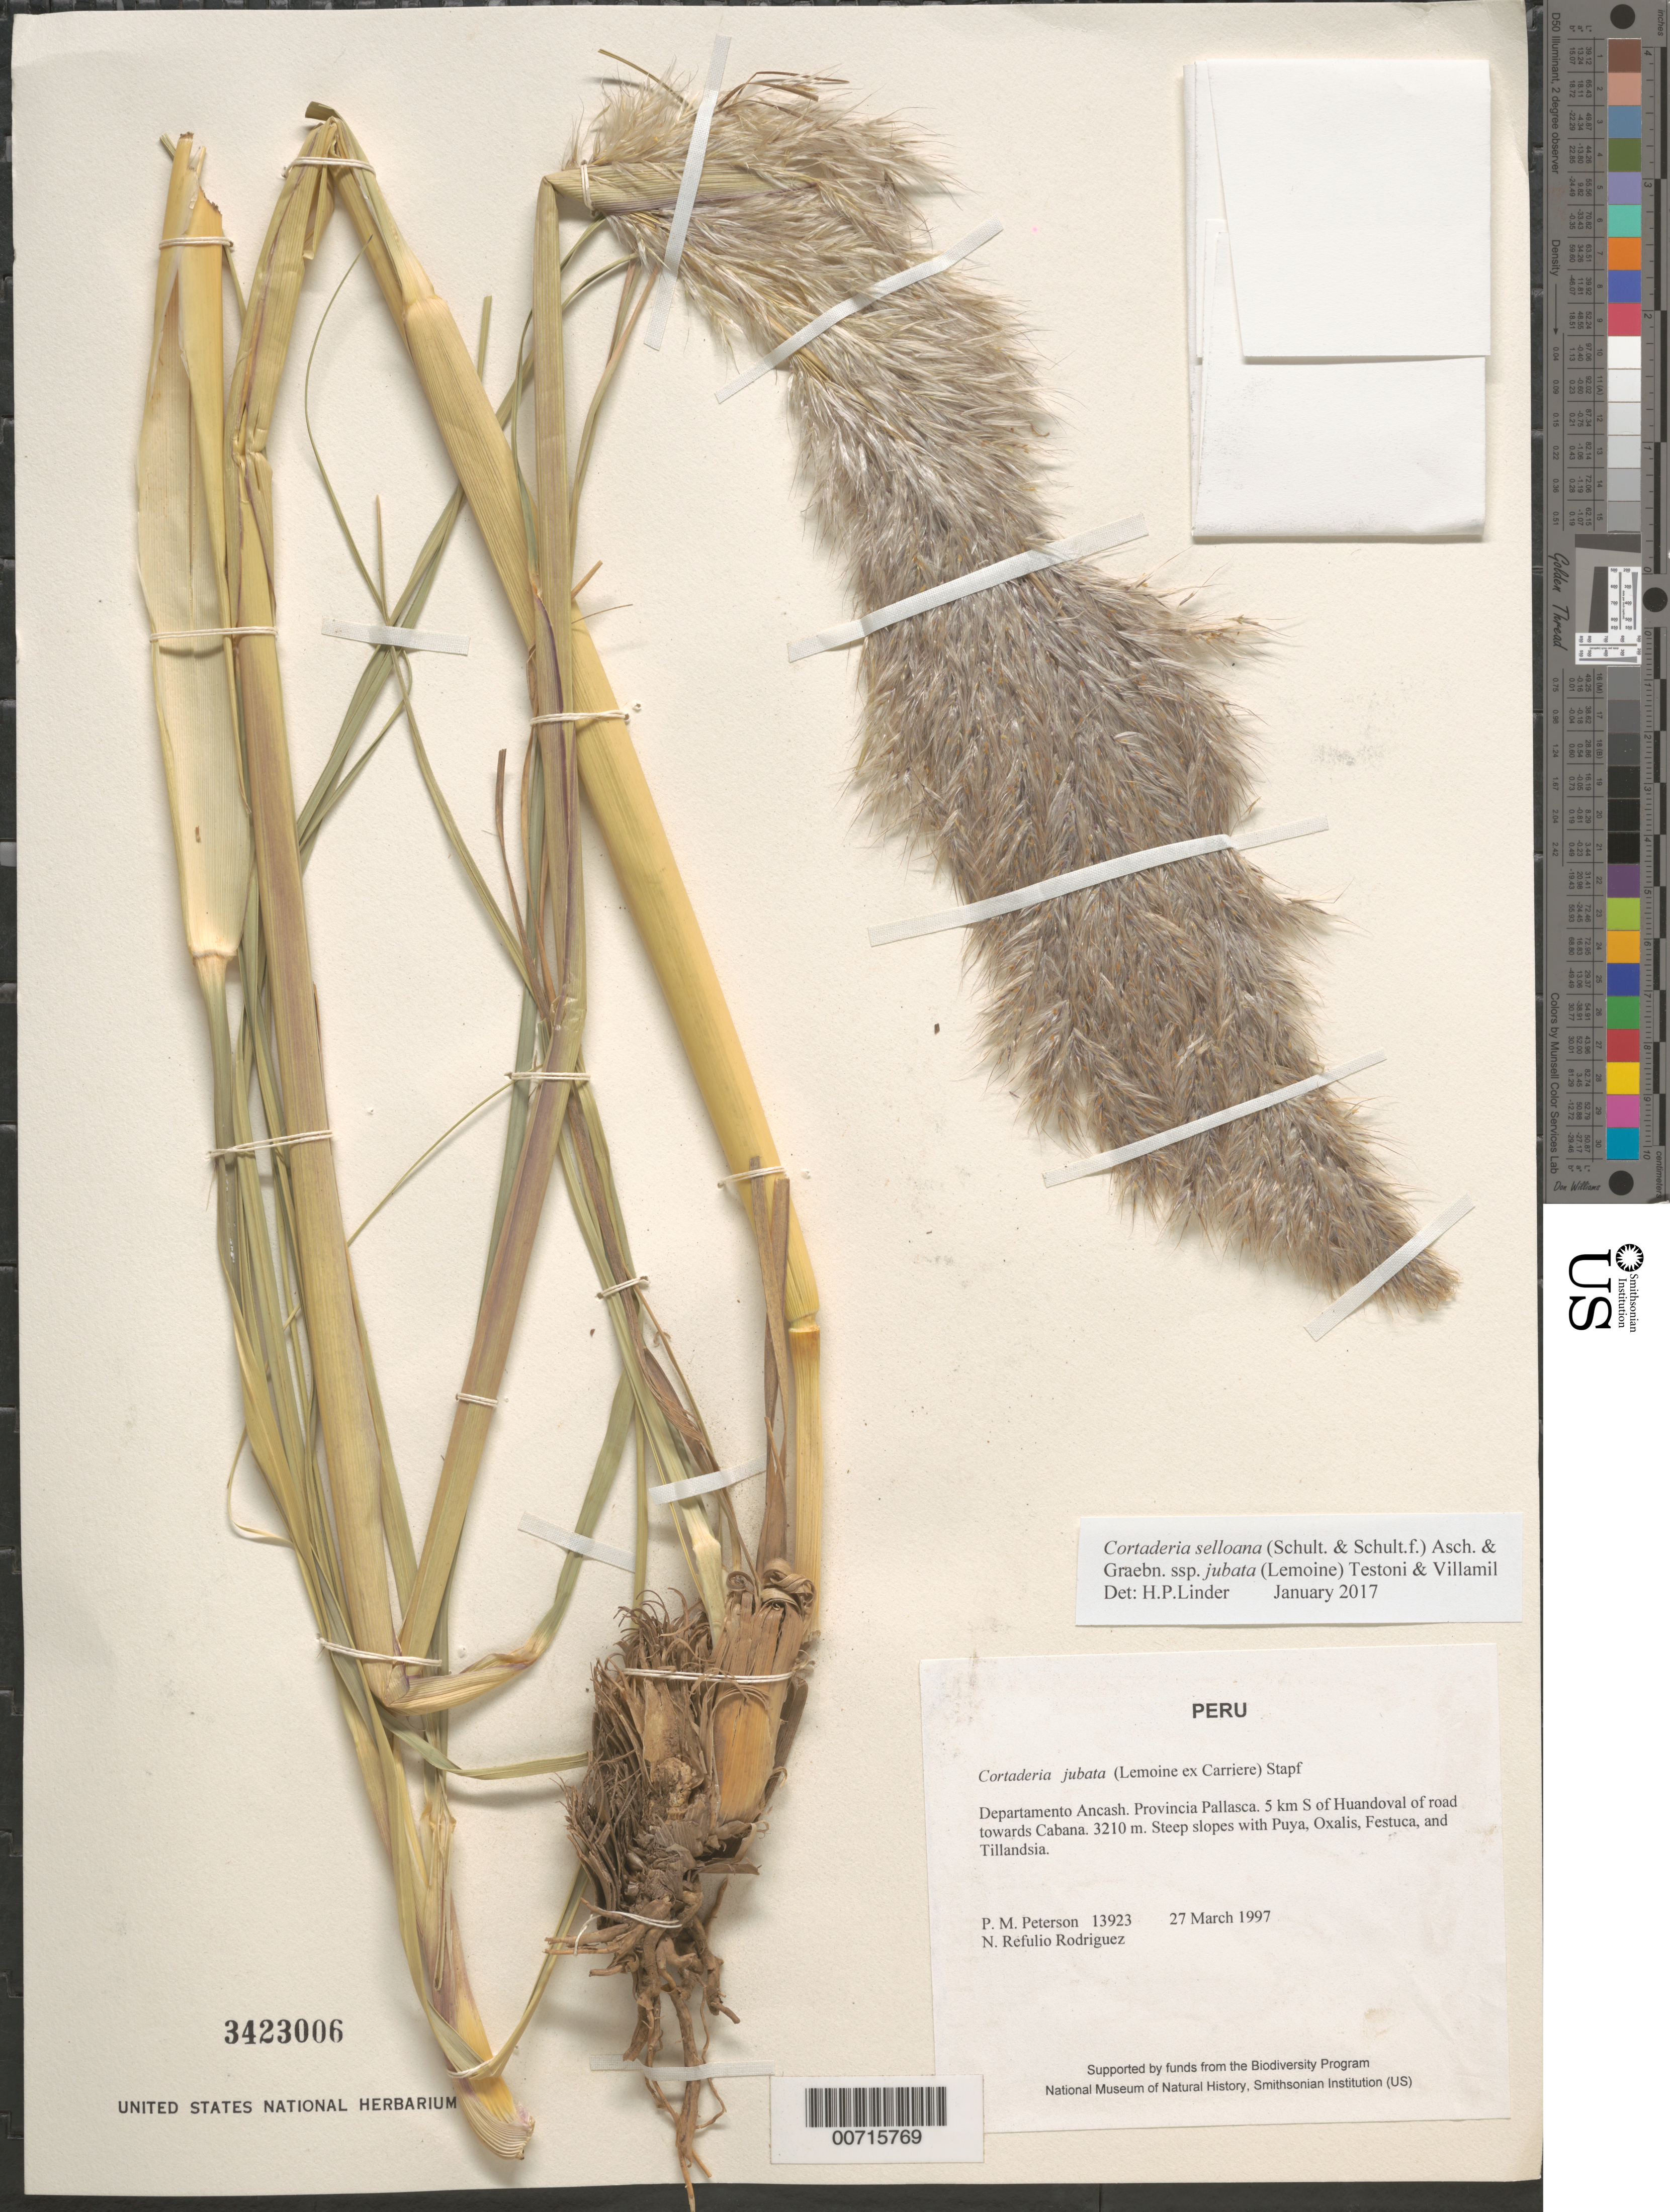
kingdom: Plantae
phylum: Tracheophyta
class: Liliopsida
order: Poales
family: Poaceae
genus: Cortaderia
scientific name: Cortaderia selloana subsp. jubata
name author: (Lemoine) Testoni & Villamil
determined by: Linder, H. P.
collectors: P. M. Peterson & N. Refulio-Rodríguez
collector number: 13923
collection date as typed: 27 Mar 1997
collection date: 1997-03-27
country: Peru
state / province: Ancash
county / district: Pallasca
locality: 5 km S of Huandoval of road towards Cabana.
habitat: Steep slopes with Puya, Oxalis, Festuca, and Tillandsia.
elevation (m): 3210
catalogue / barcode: US 3423006